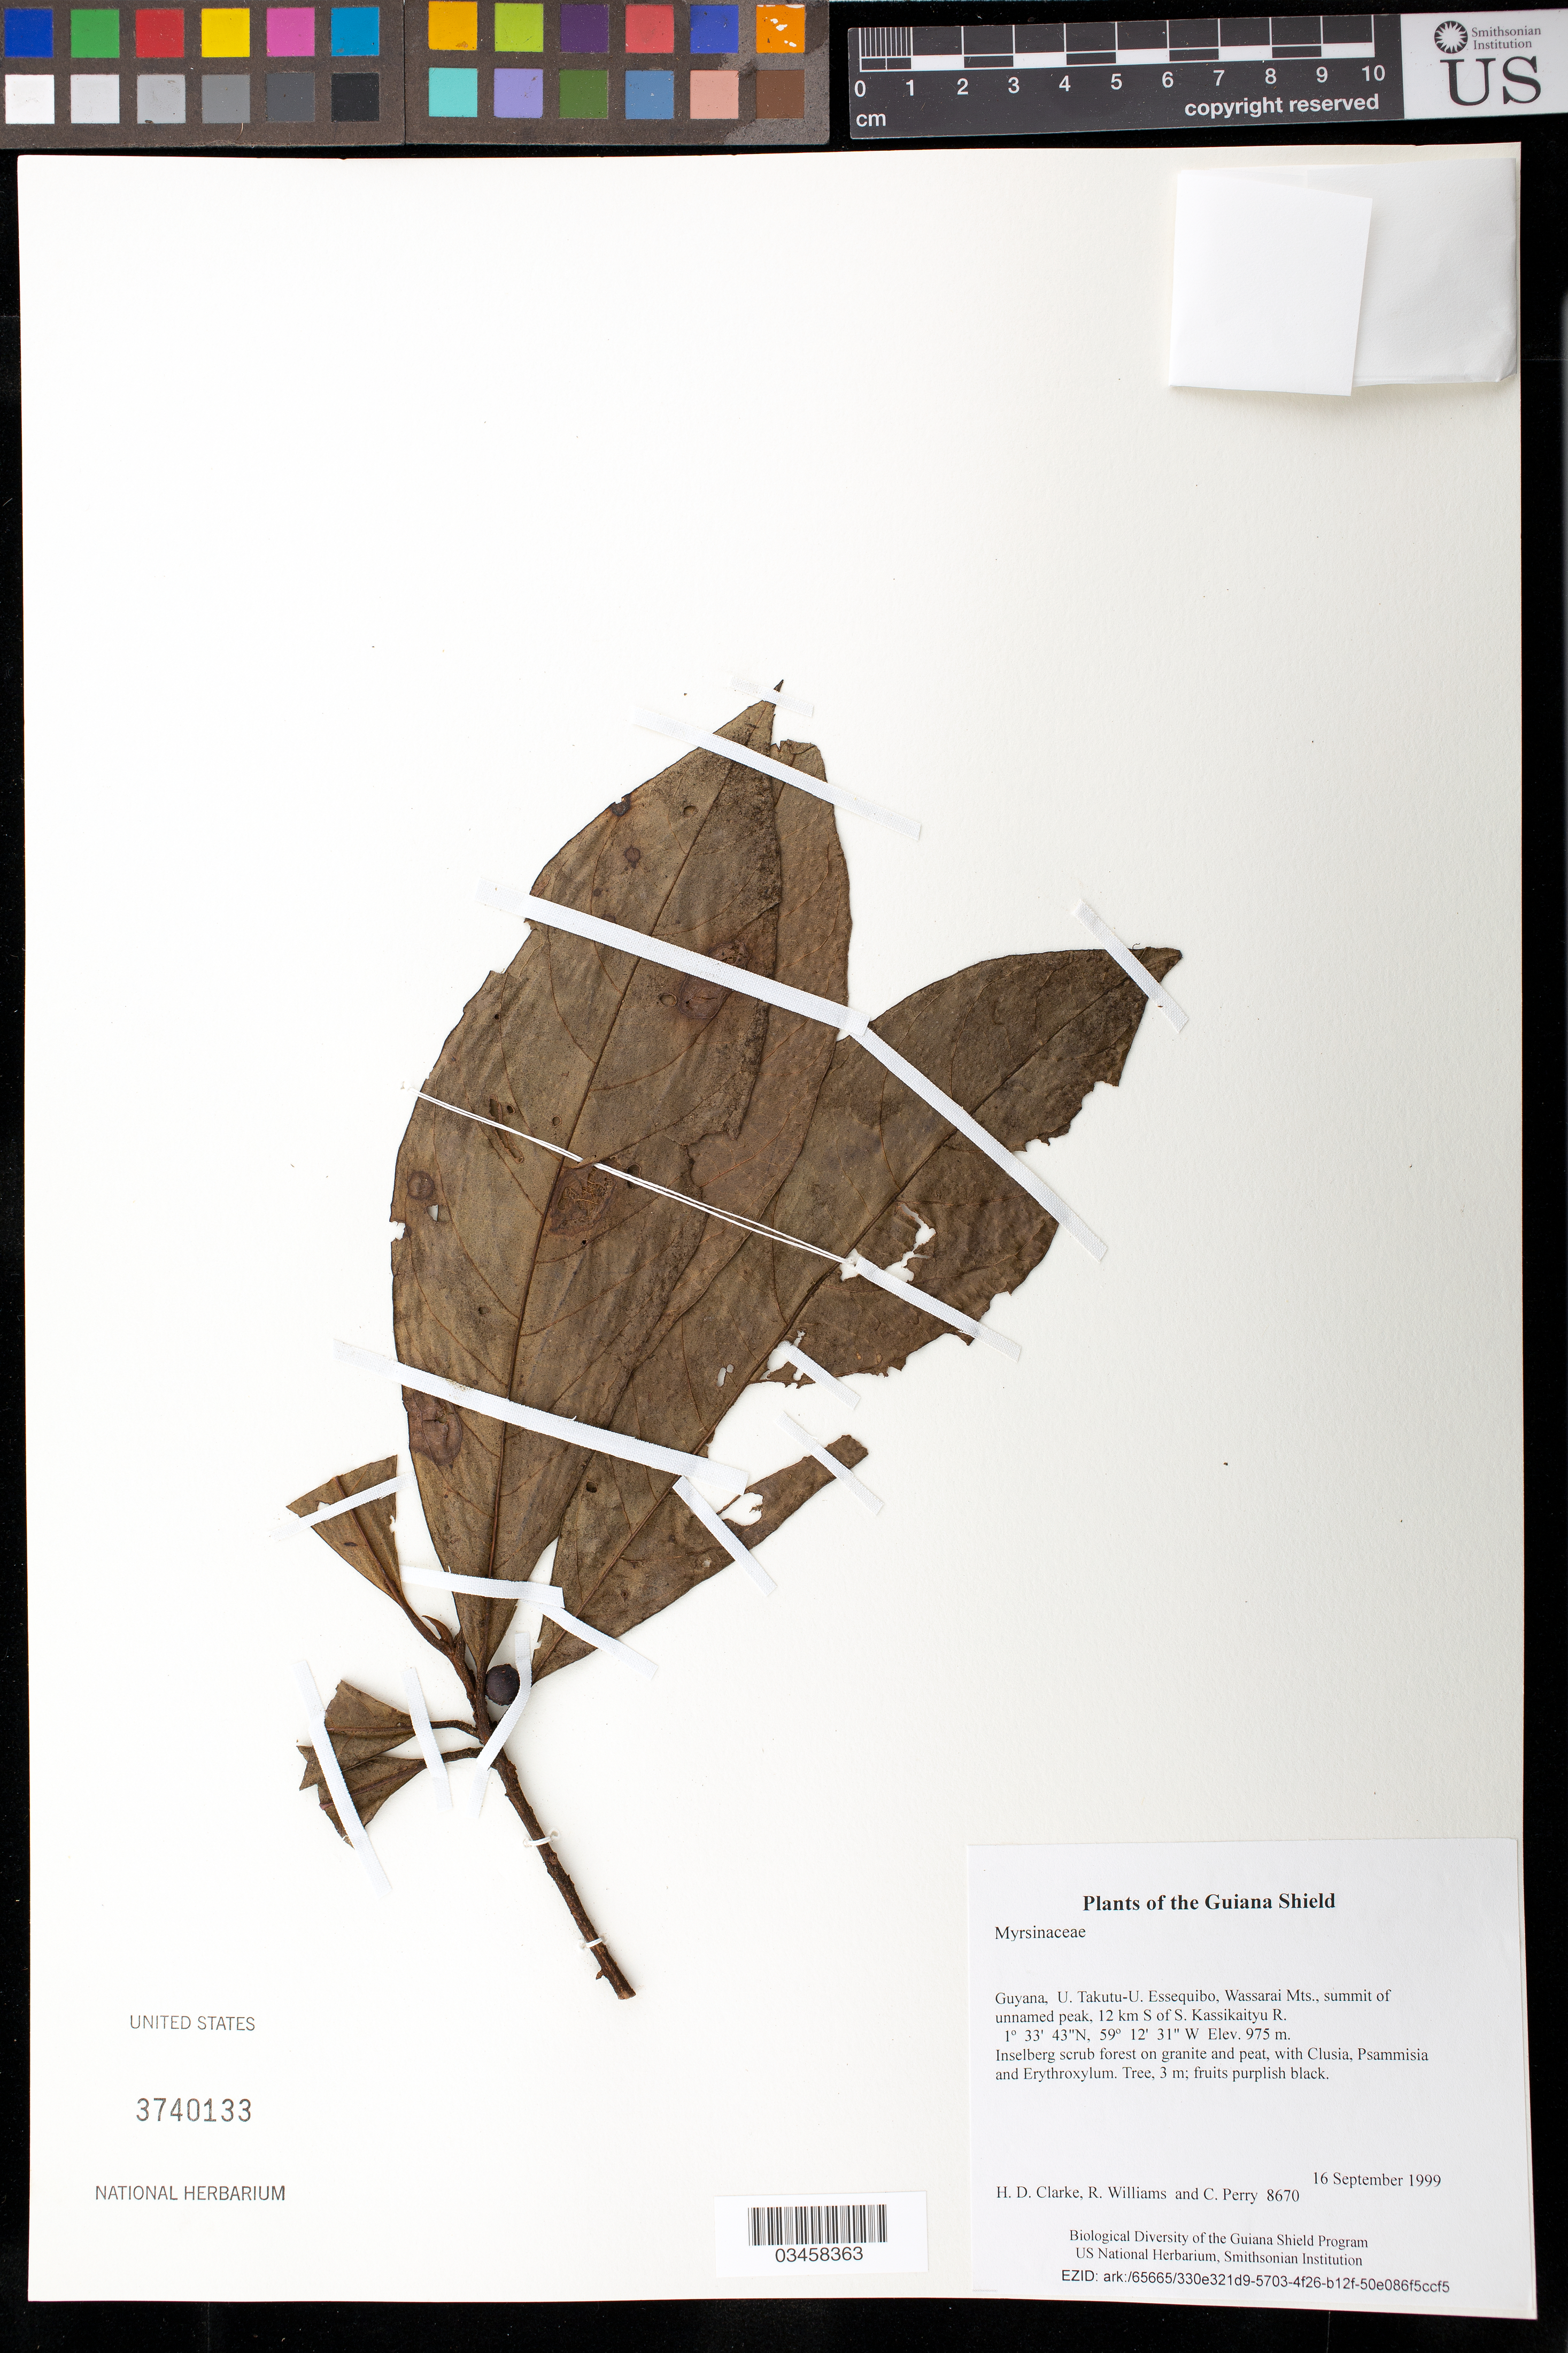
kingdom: Plantae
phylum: Tracheophyta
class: Magnoliopsida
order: Ericales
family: Primulaceae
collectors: H. D. Clarke, R. Williams & C. Perry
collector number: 8670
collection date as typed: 16 September 1999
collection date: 1999-09-16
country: Guyana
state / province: U. Takutu-U. Essequibo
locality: Wassarai Mts., summit of unnamed peak, 12 km S of S. Kassikaityu R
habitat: Inselberg scrub forest on granite and peat, with Clusia, Psammisia and Erythroxylum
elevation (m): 975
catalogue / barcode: US 3740133